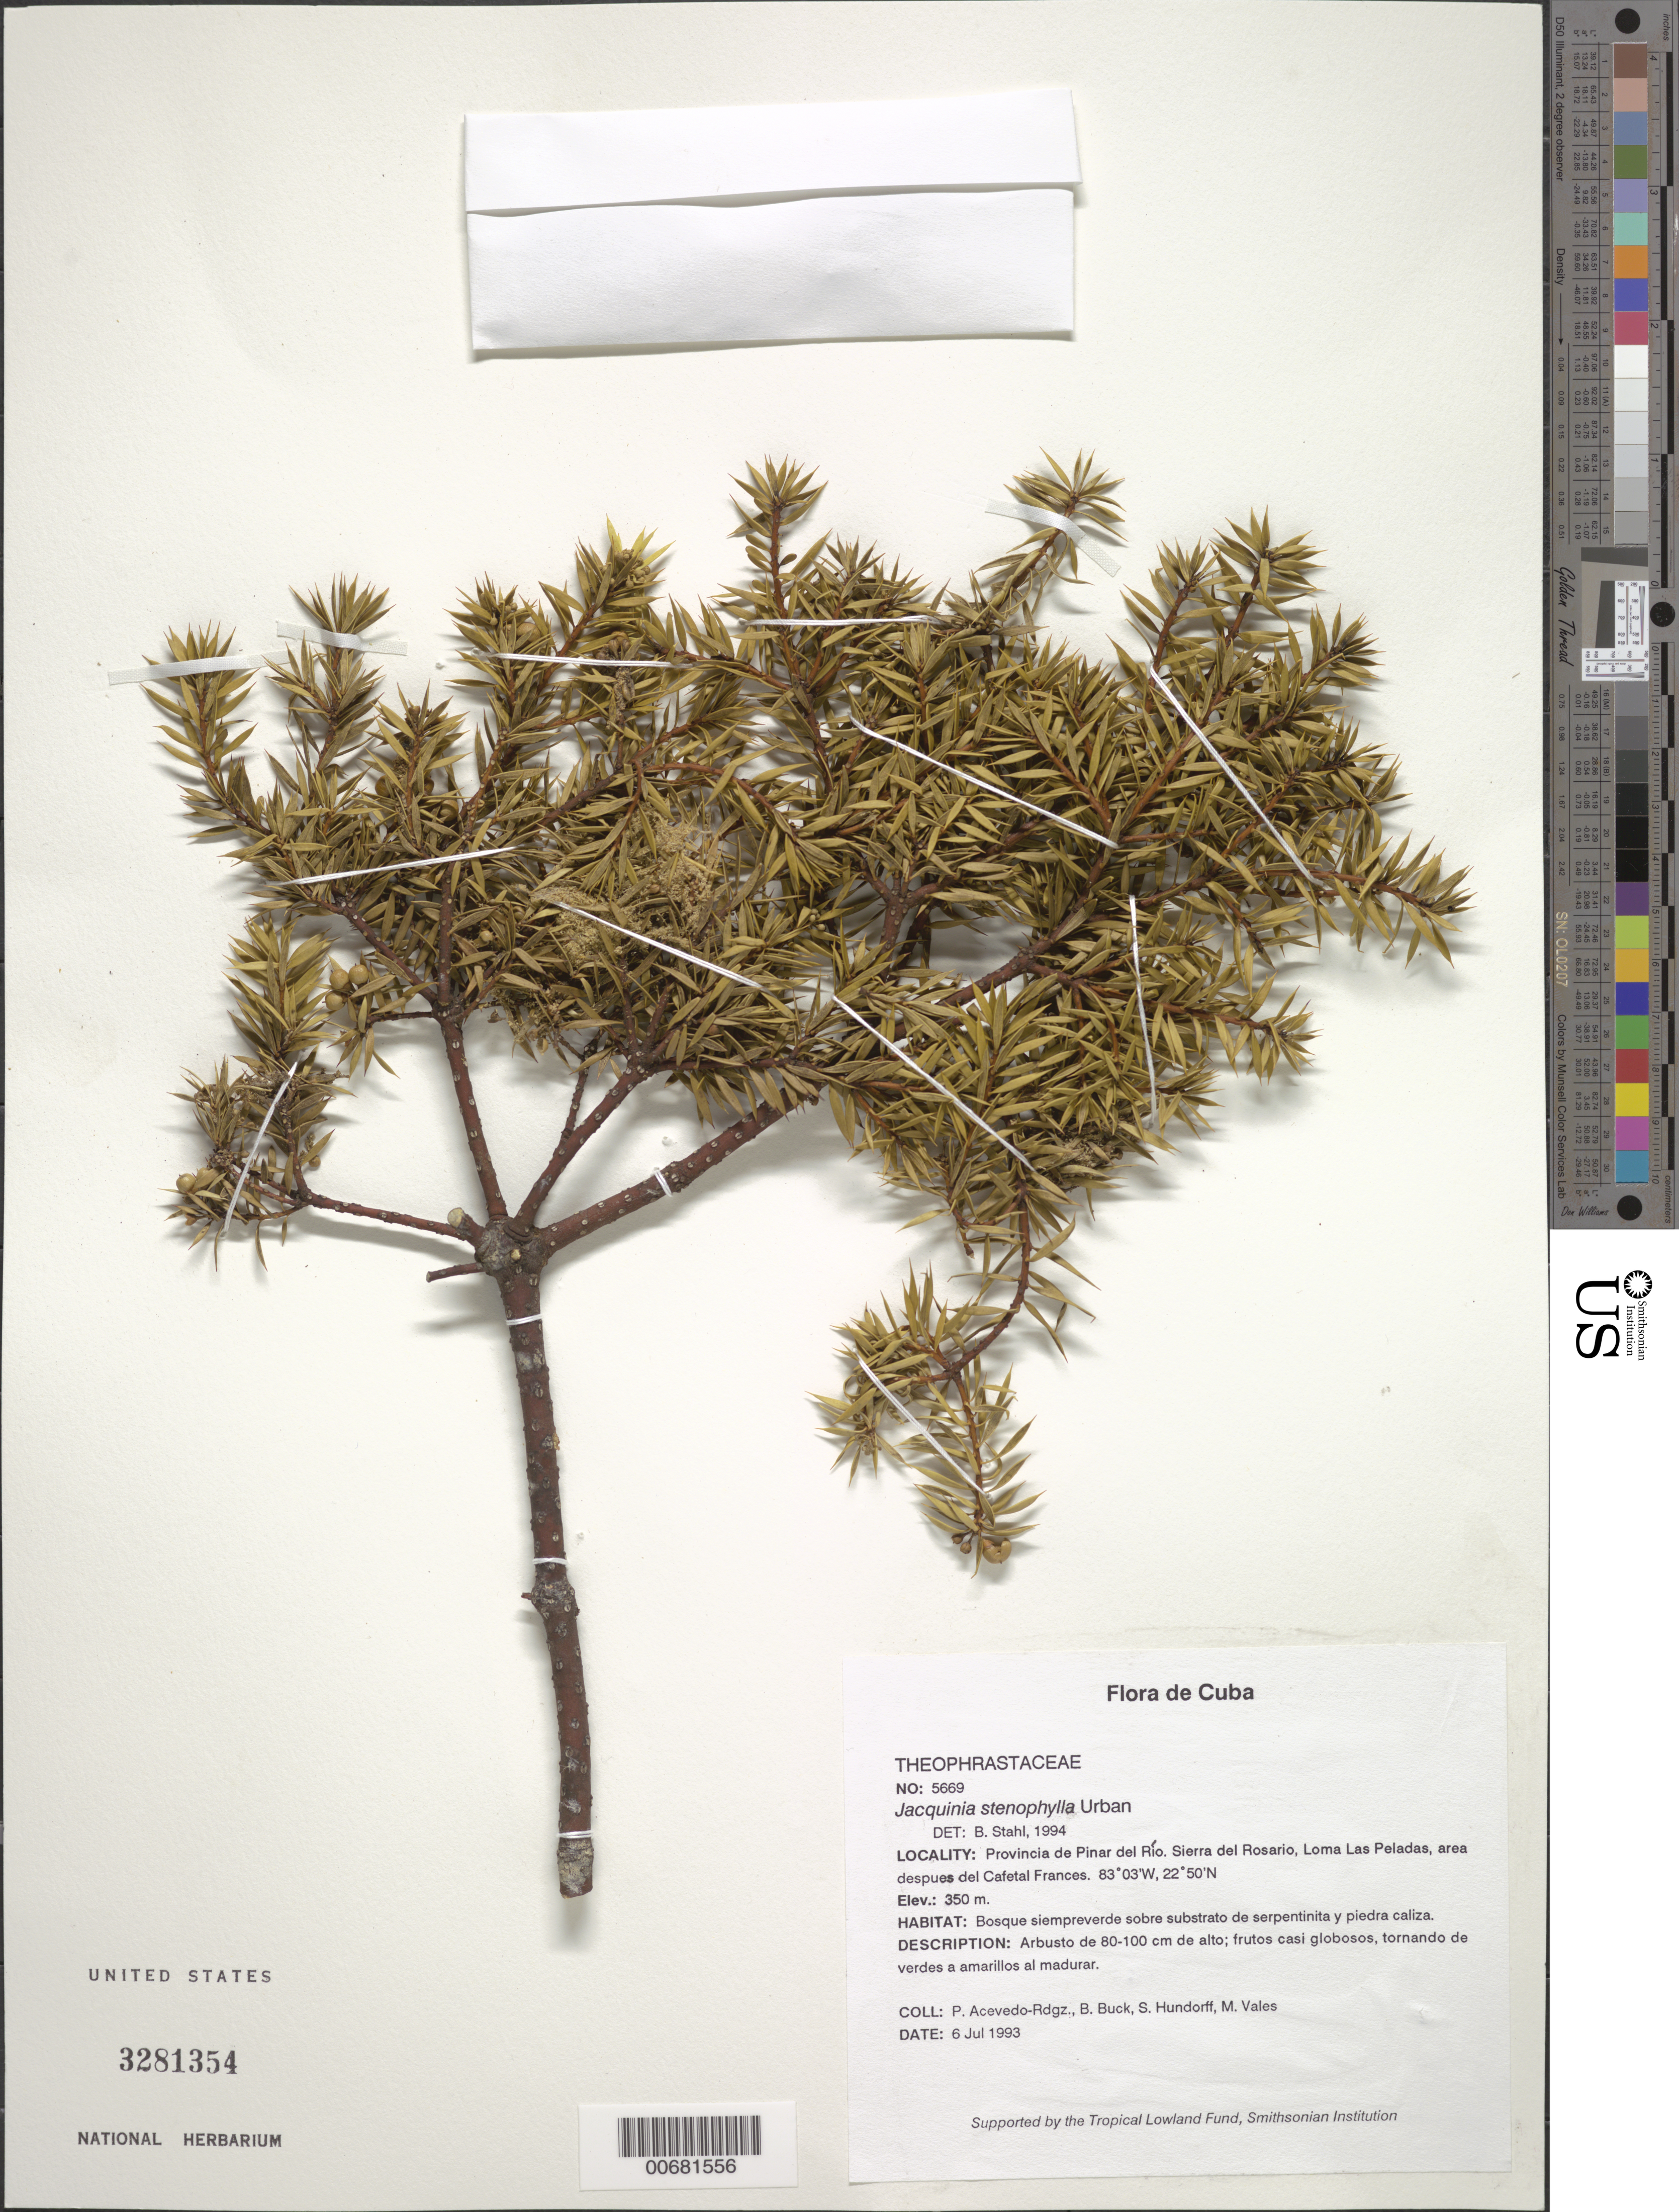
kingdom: Plantae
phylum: Tracheophyta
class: Magnoliopsida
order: Ericales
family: Primulaceae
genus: Jacquinia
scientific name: Jacquinia stenophylla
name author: Urb.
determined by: Sprague, Thomas A.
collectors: P. Acevedo-Rodr., B. Buck, S. Hundorf & M. Vales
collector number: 5669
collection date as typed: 06 Jul 1993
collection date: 1993-07-06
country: Cuba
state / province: Pinar del Rio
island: Cuba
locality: Provincia de Pinar del Río Sierra del Rosario, Loma Las Peladas, area despues del Cafetal Frances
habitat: Bosque siempreverde sobre substrato de serpentinita y piedra caliza.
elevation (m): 350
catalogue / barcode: US 3281354